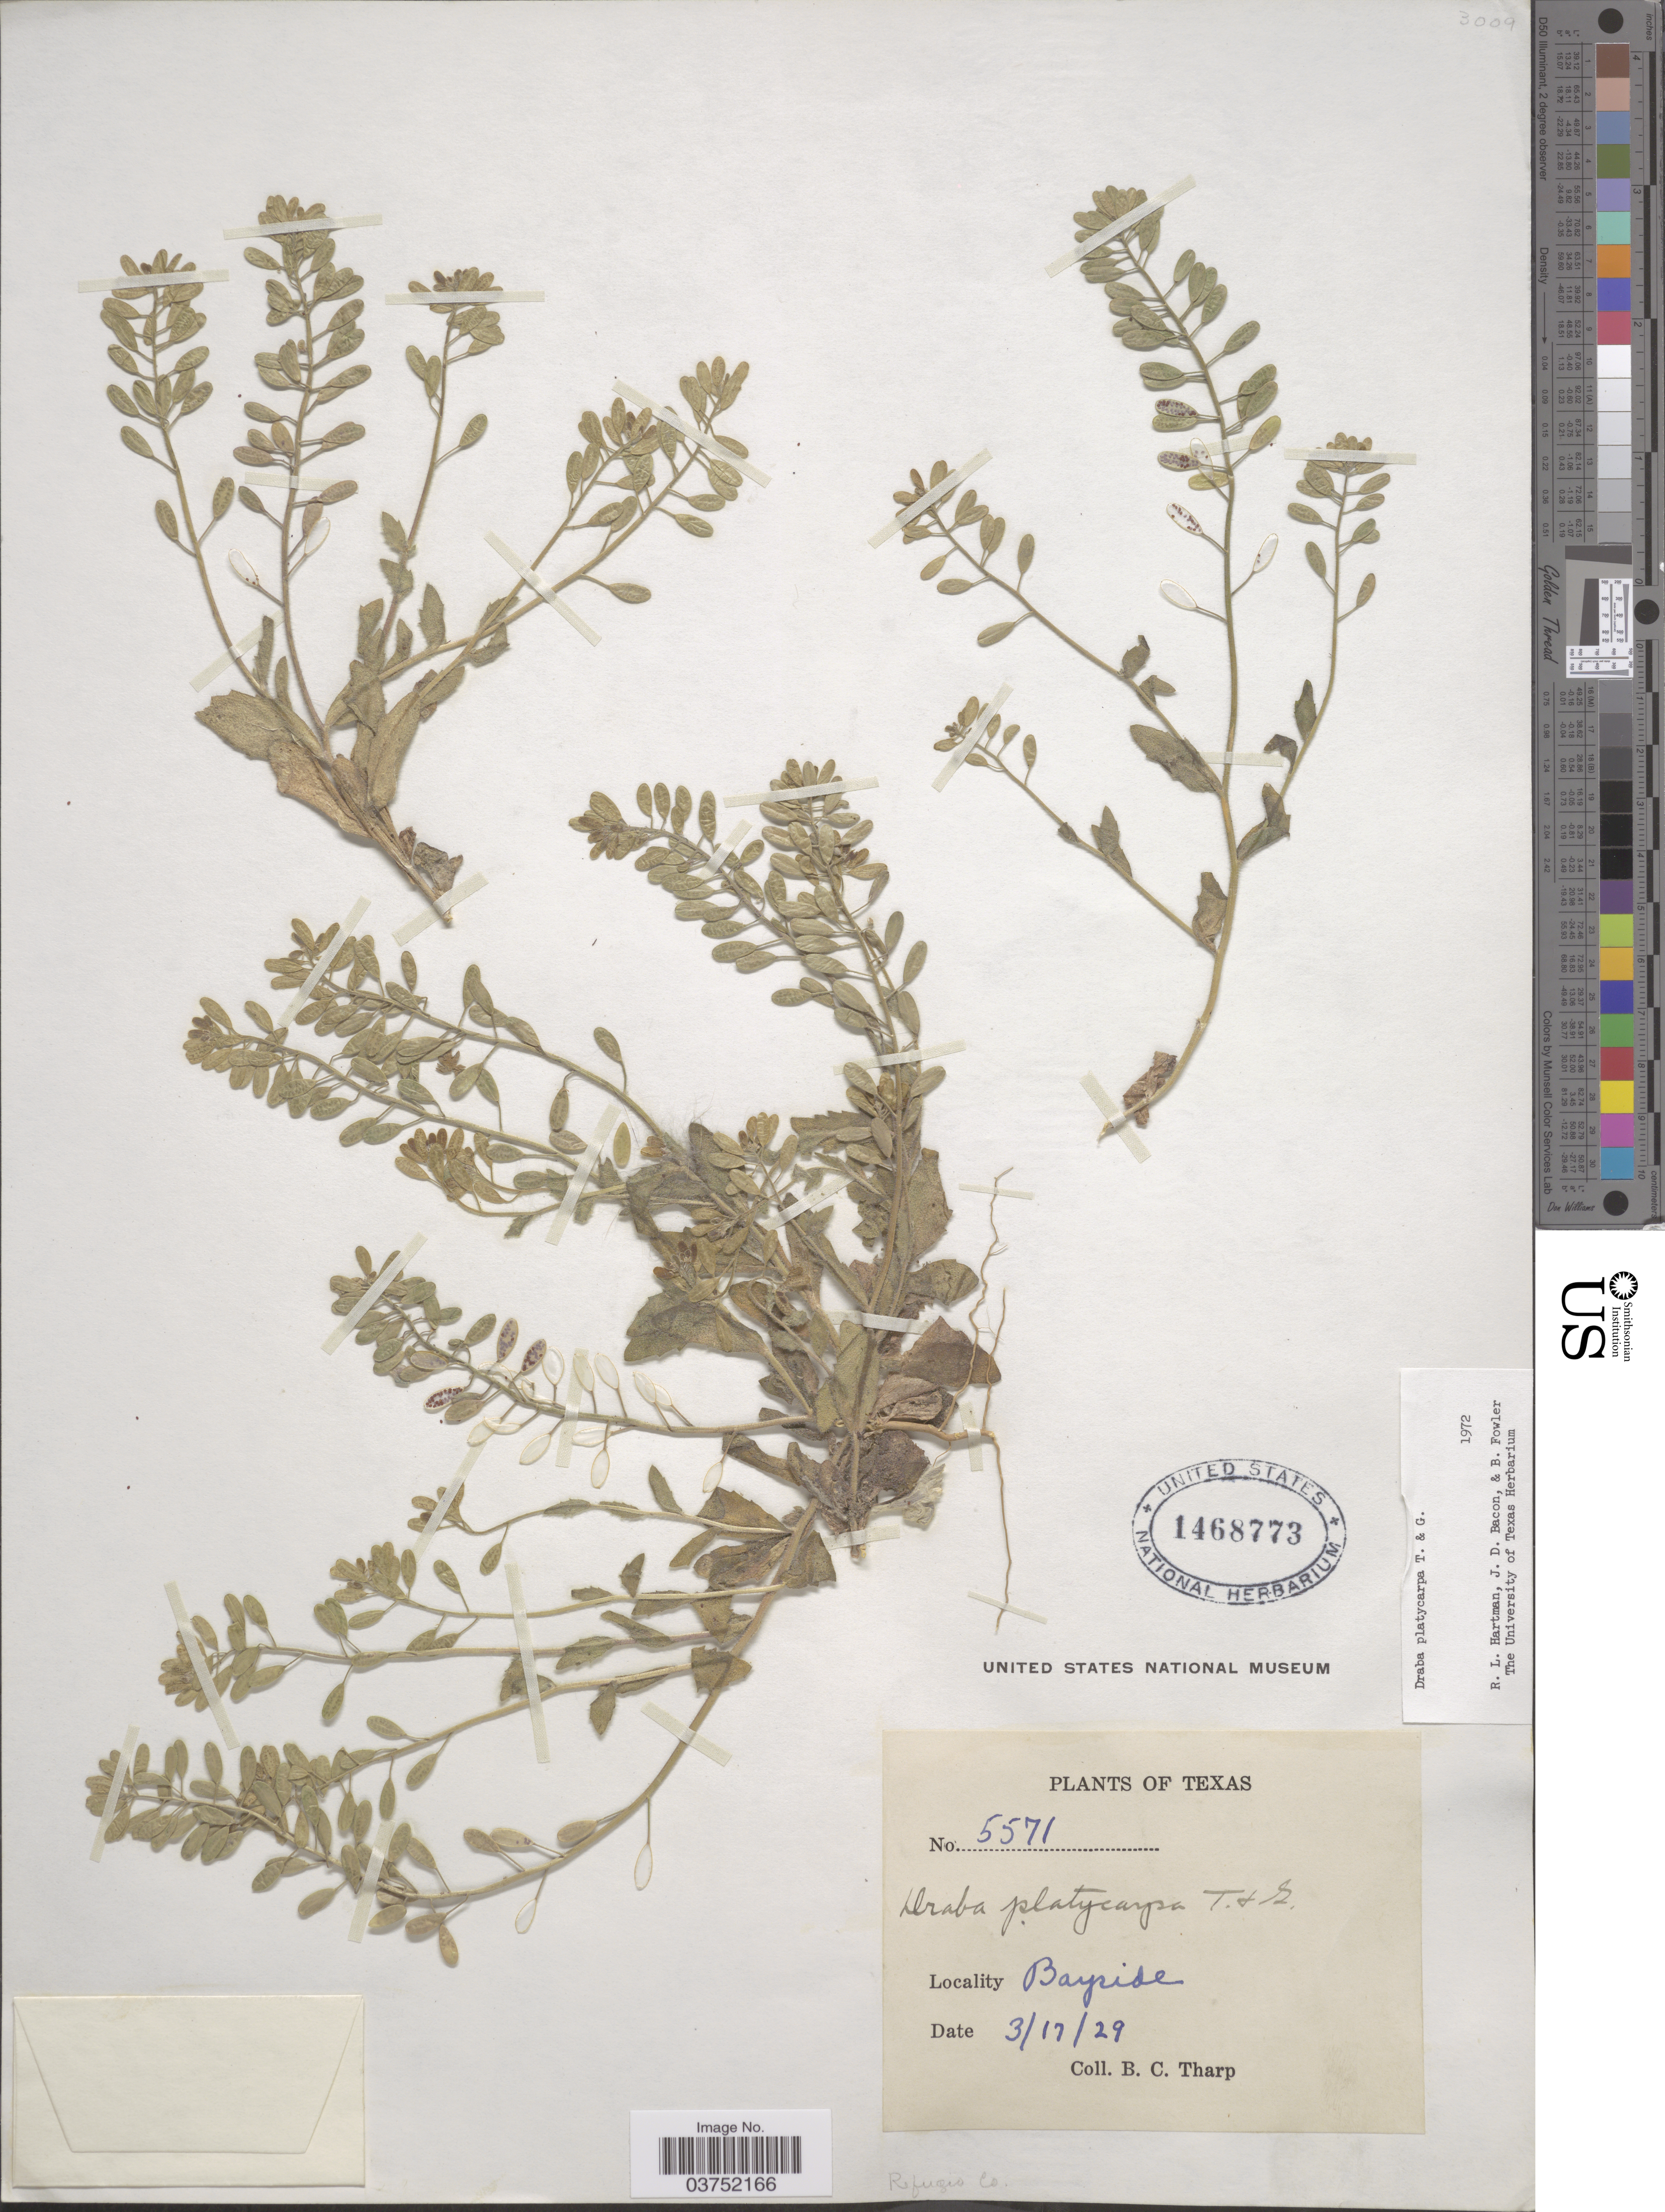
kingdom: Plantae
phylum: Tracheophyta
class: Magnoliopsida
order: Brassicales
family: Brassicaceae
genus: Draba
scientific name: Draba platycarpa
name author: Torr. & A. Gray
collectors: B. C. Tharp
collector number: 5571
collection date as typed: Transcribed d/m/y: 17/3/29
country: United States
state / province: Texas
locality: Bayside. Refugio Co.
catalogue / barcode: US 1468773